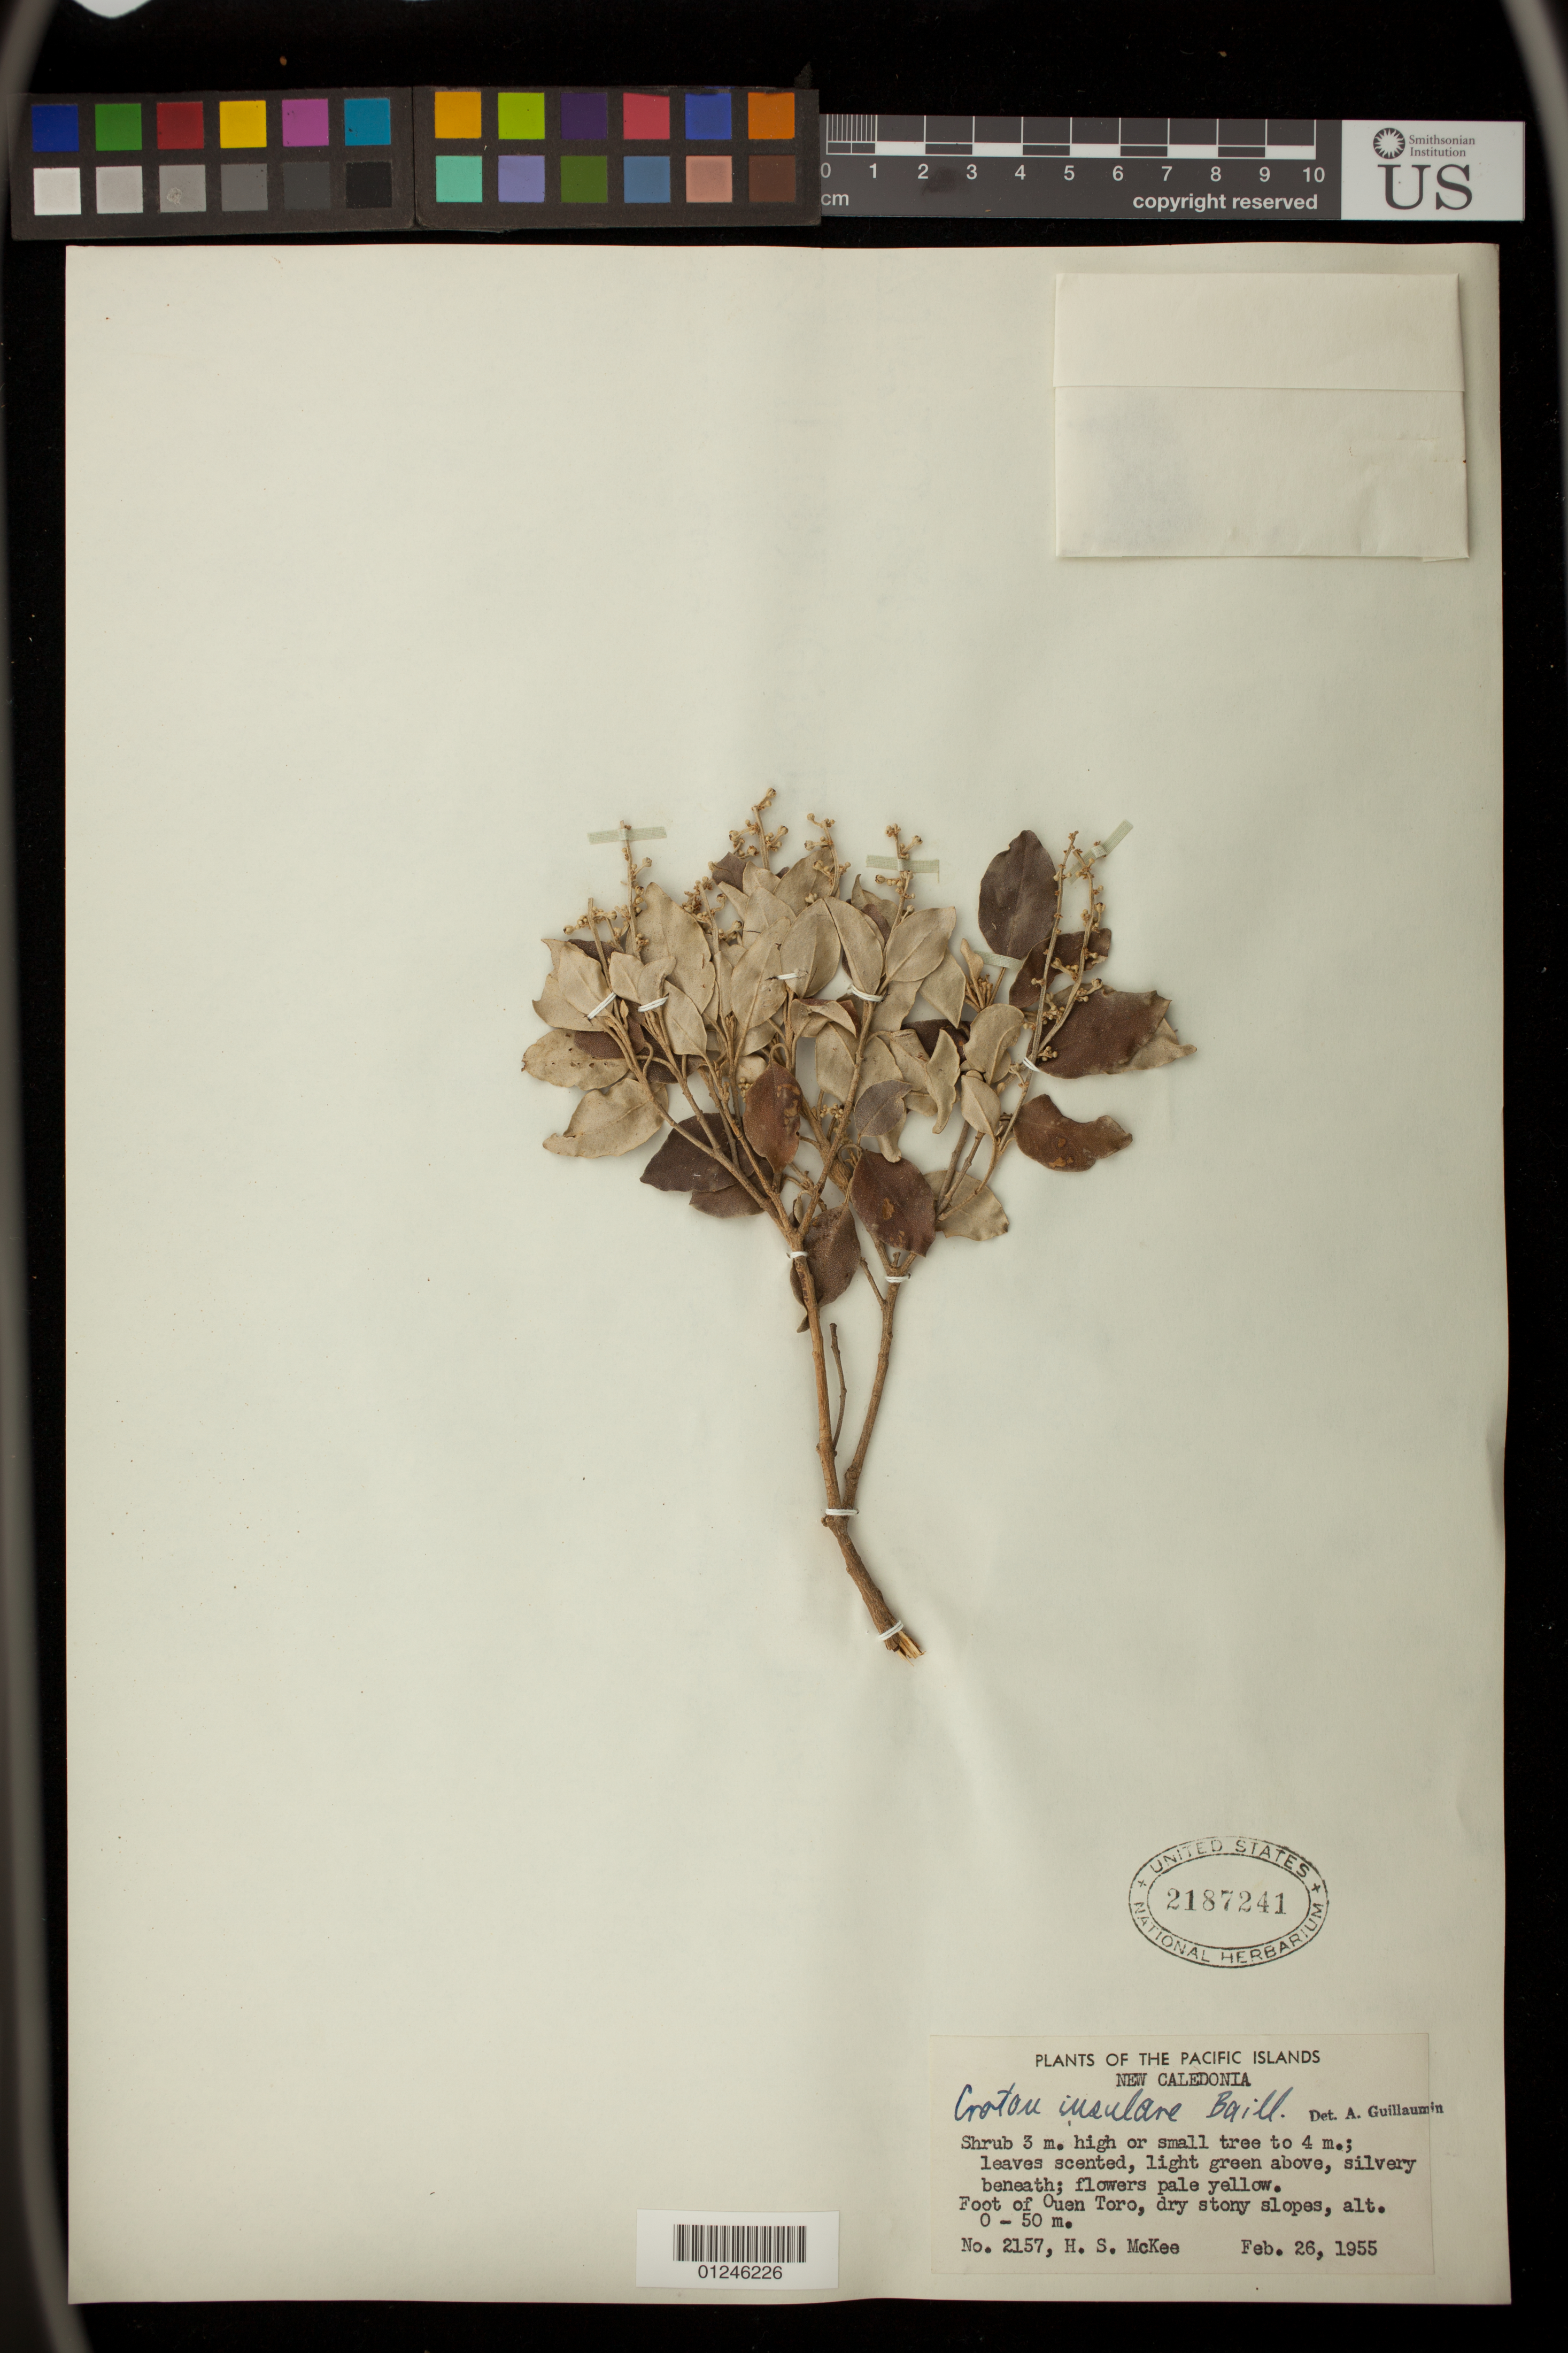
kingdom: Plantae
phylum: Tracheophyta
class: Magnoliopsida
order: Malpighiales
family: Euphorbiaceae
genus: Croton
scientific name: Croton insularis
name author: Baill.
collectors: H. S. McKee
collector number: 2157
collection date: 1955-02-26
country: New Caledonia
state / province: South Province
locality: Foot of Ouen Toro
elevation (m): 0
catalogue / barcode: US 2187241